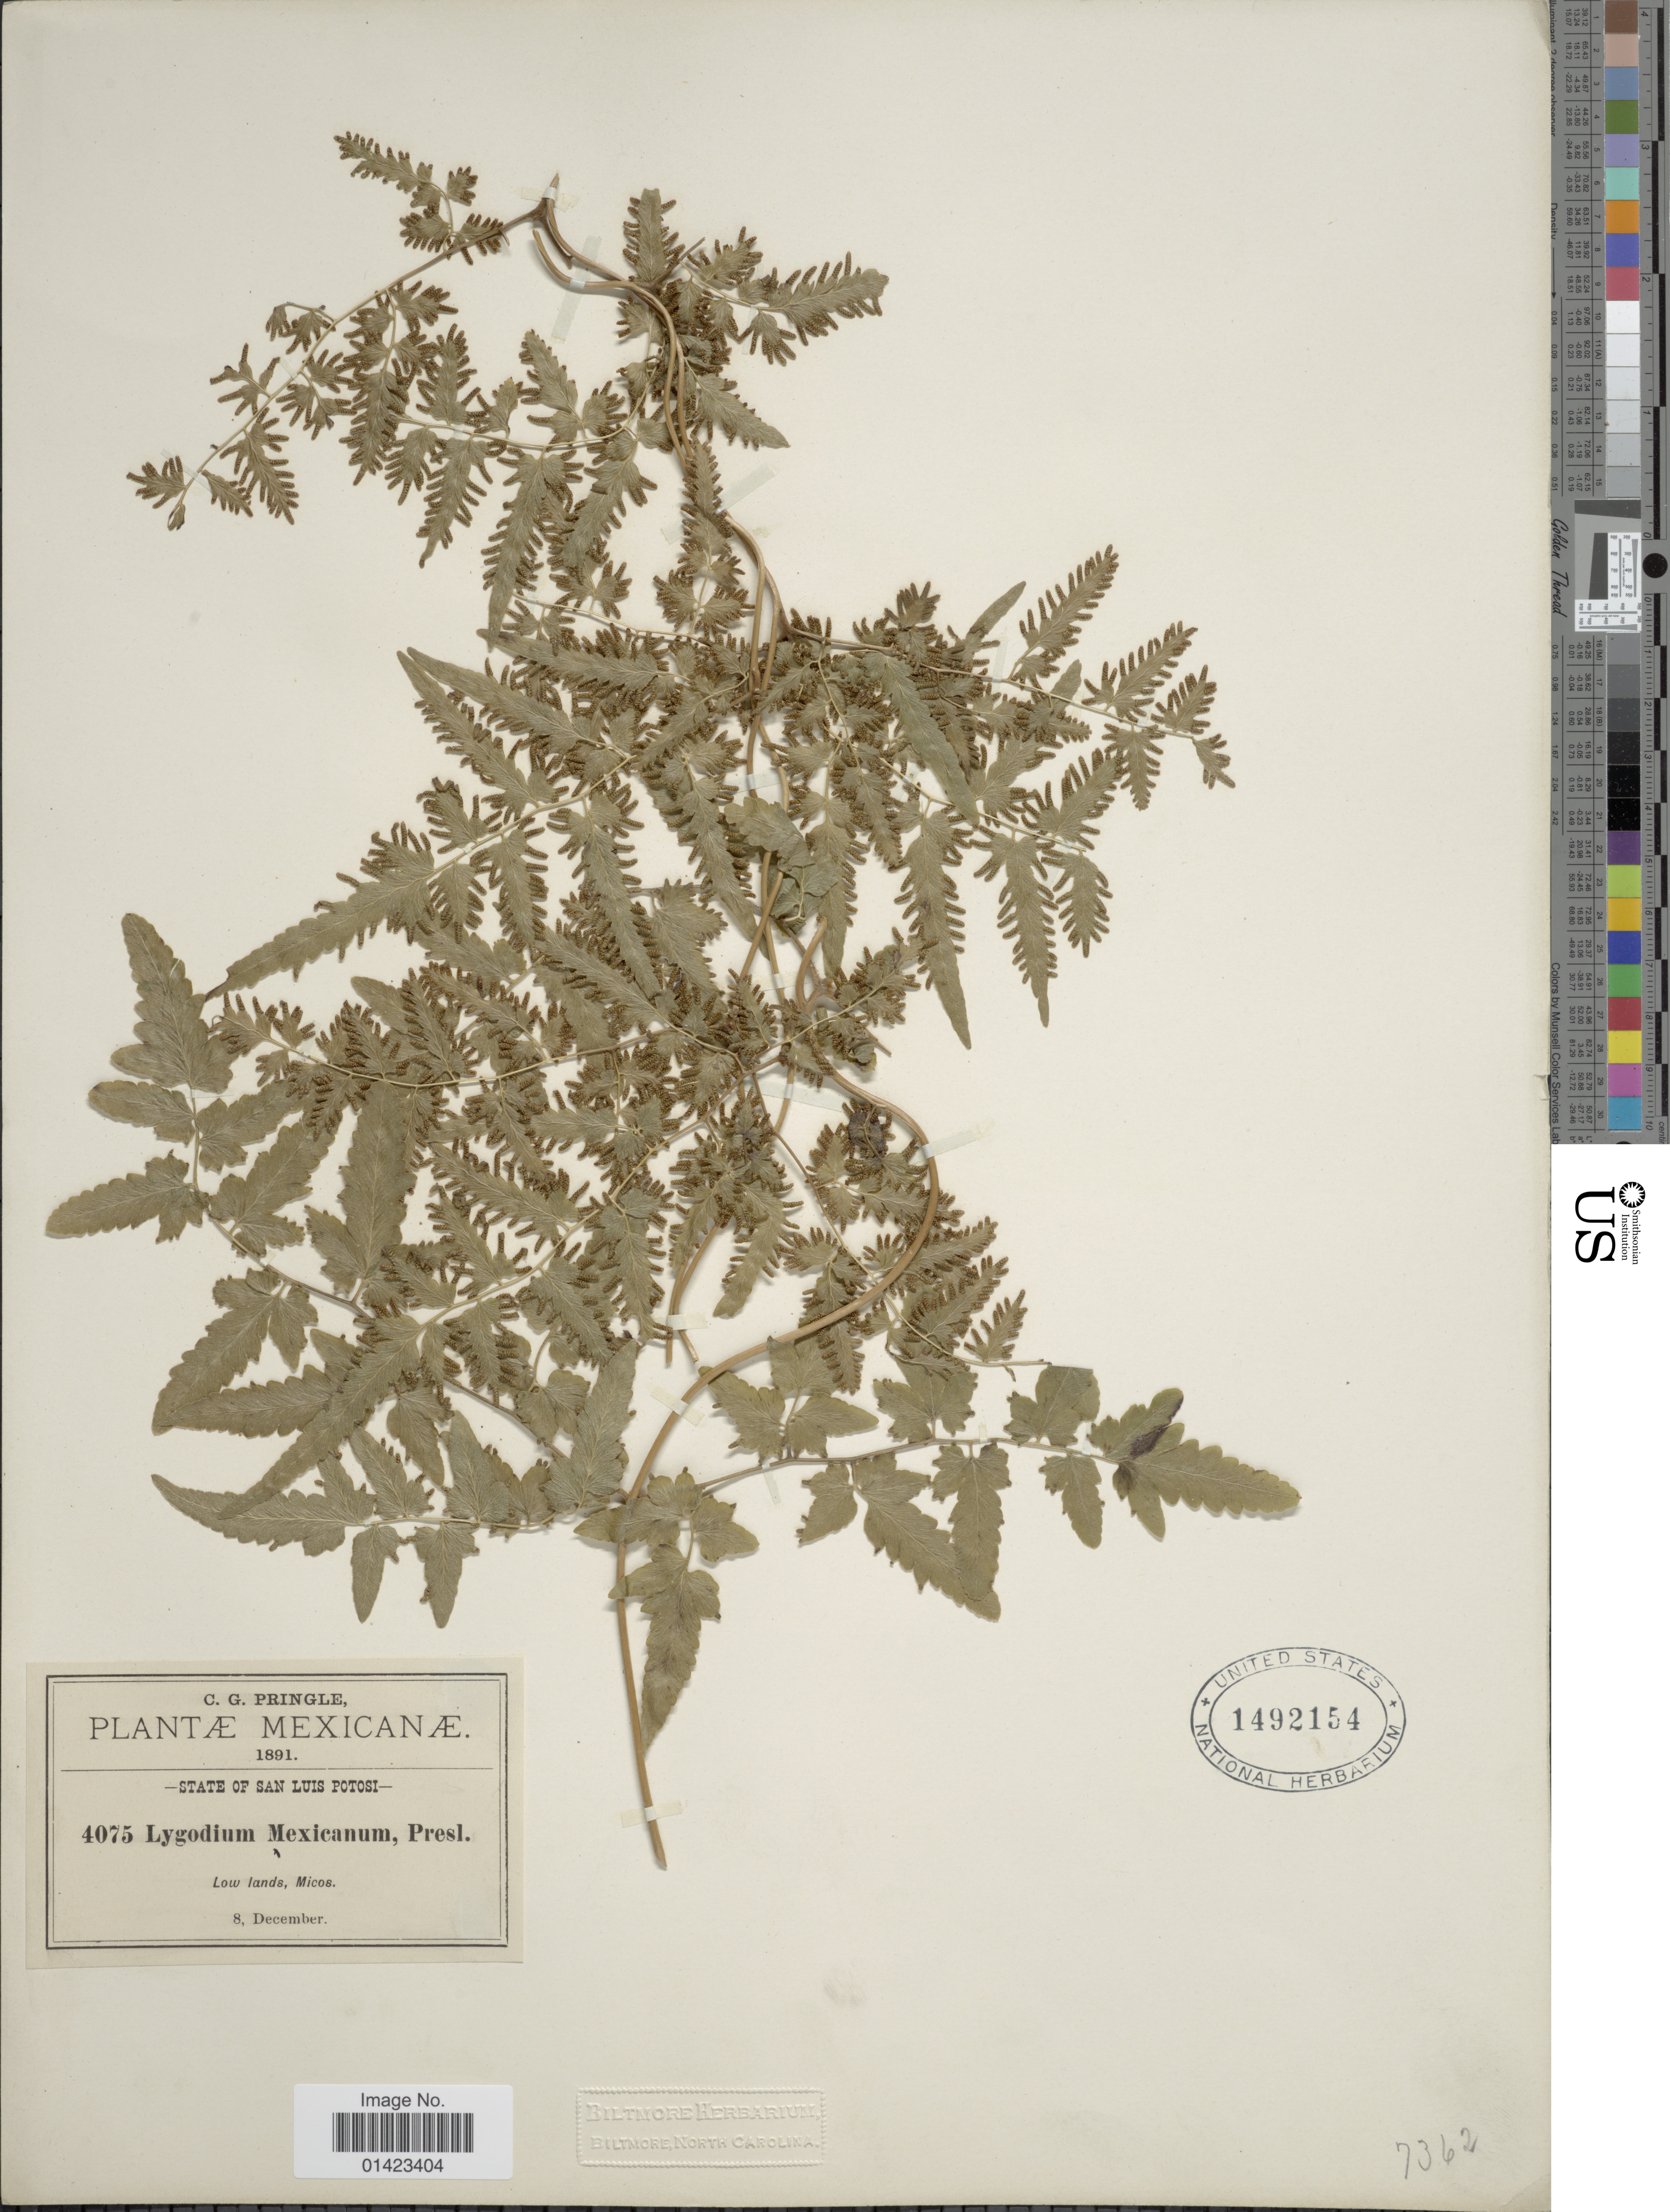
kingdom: Plantae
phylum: Tracheophyta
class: Polypodiopsida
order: Schizaeales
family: Lygodiaceae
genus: Lygodium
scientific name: Lygodium venustum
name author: Sw.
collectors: C. G. Pringle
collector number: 4075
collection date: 1891-12-08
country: Mexico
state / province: San Luis Potosí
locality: San Luis Potosi, Low lands, Micos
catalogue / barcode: US 1492154